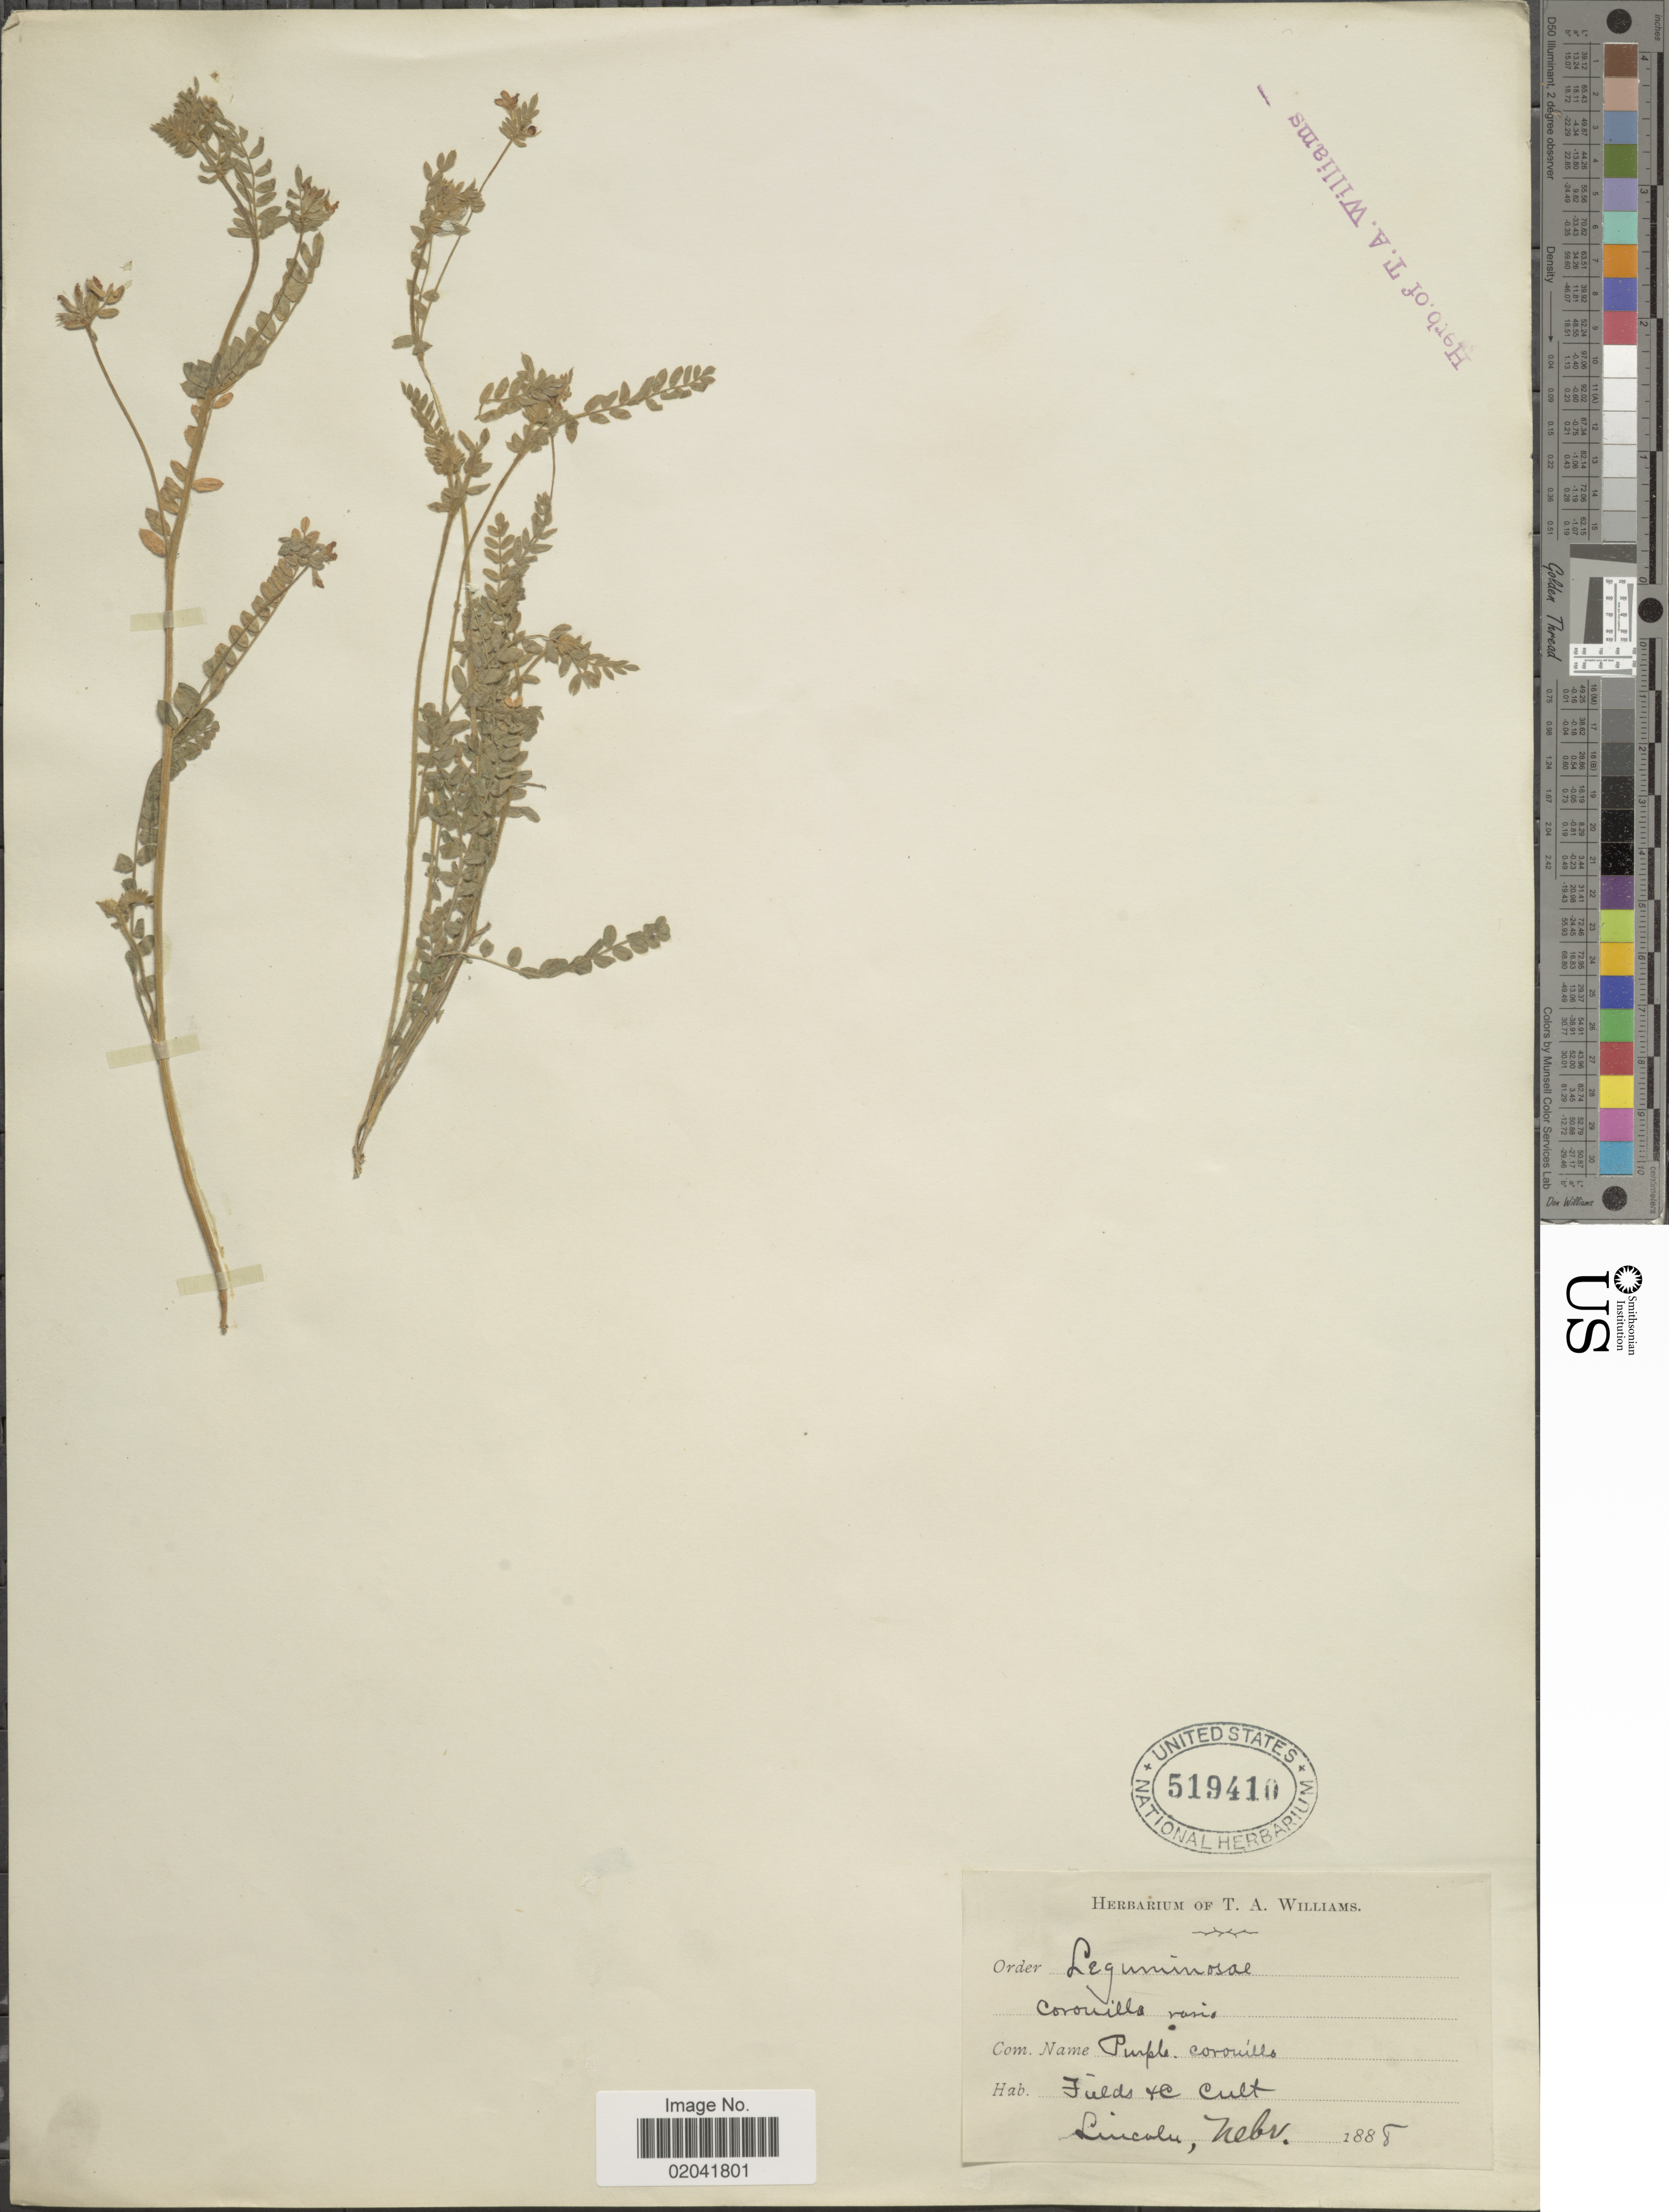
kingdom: Plantae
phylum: Tracheophyta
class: Magnoliopsida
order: Fabales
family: Fabaceae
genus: Coronilla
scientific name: Coronilla varia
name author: L.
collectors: ex herb. Thos. A. Williams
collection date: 1888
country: United States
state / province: Nebraska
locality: Field & cult, Lincoln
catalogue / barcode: US 519410